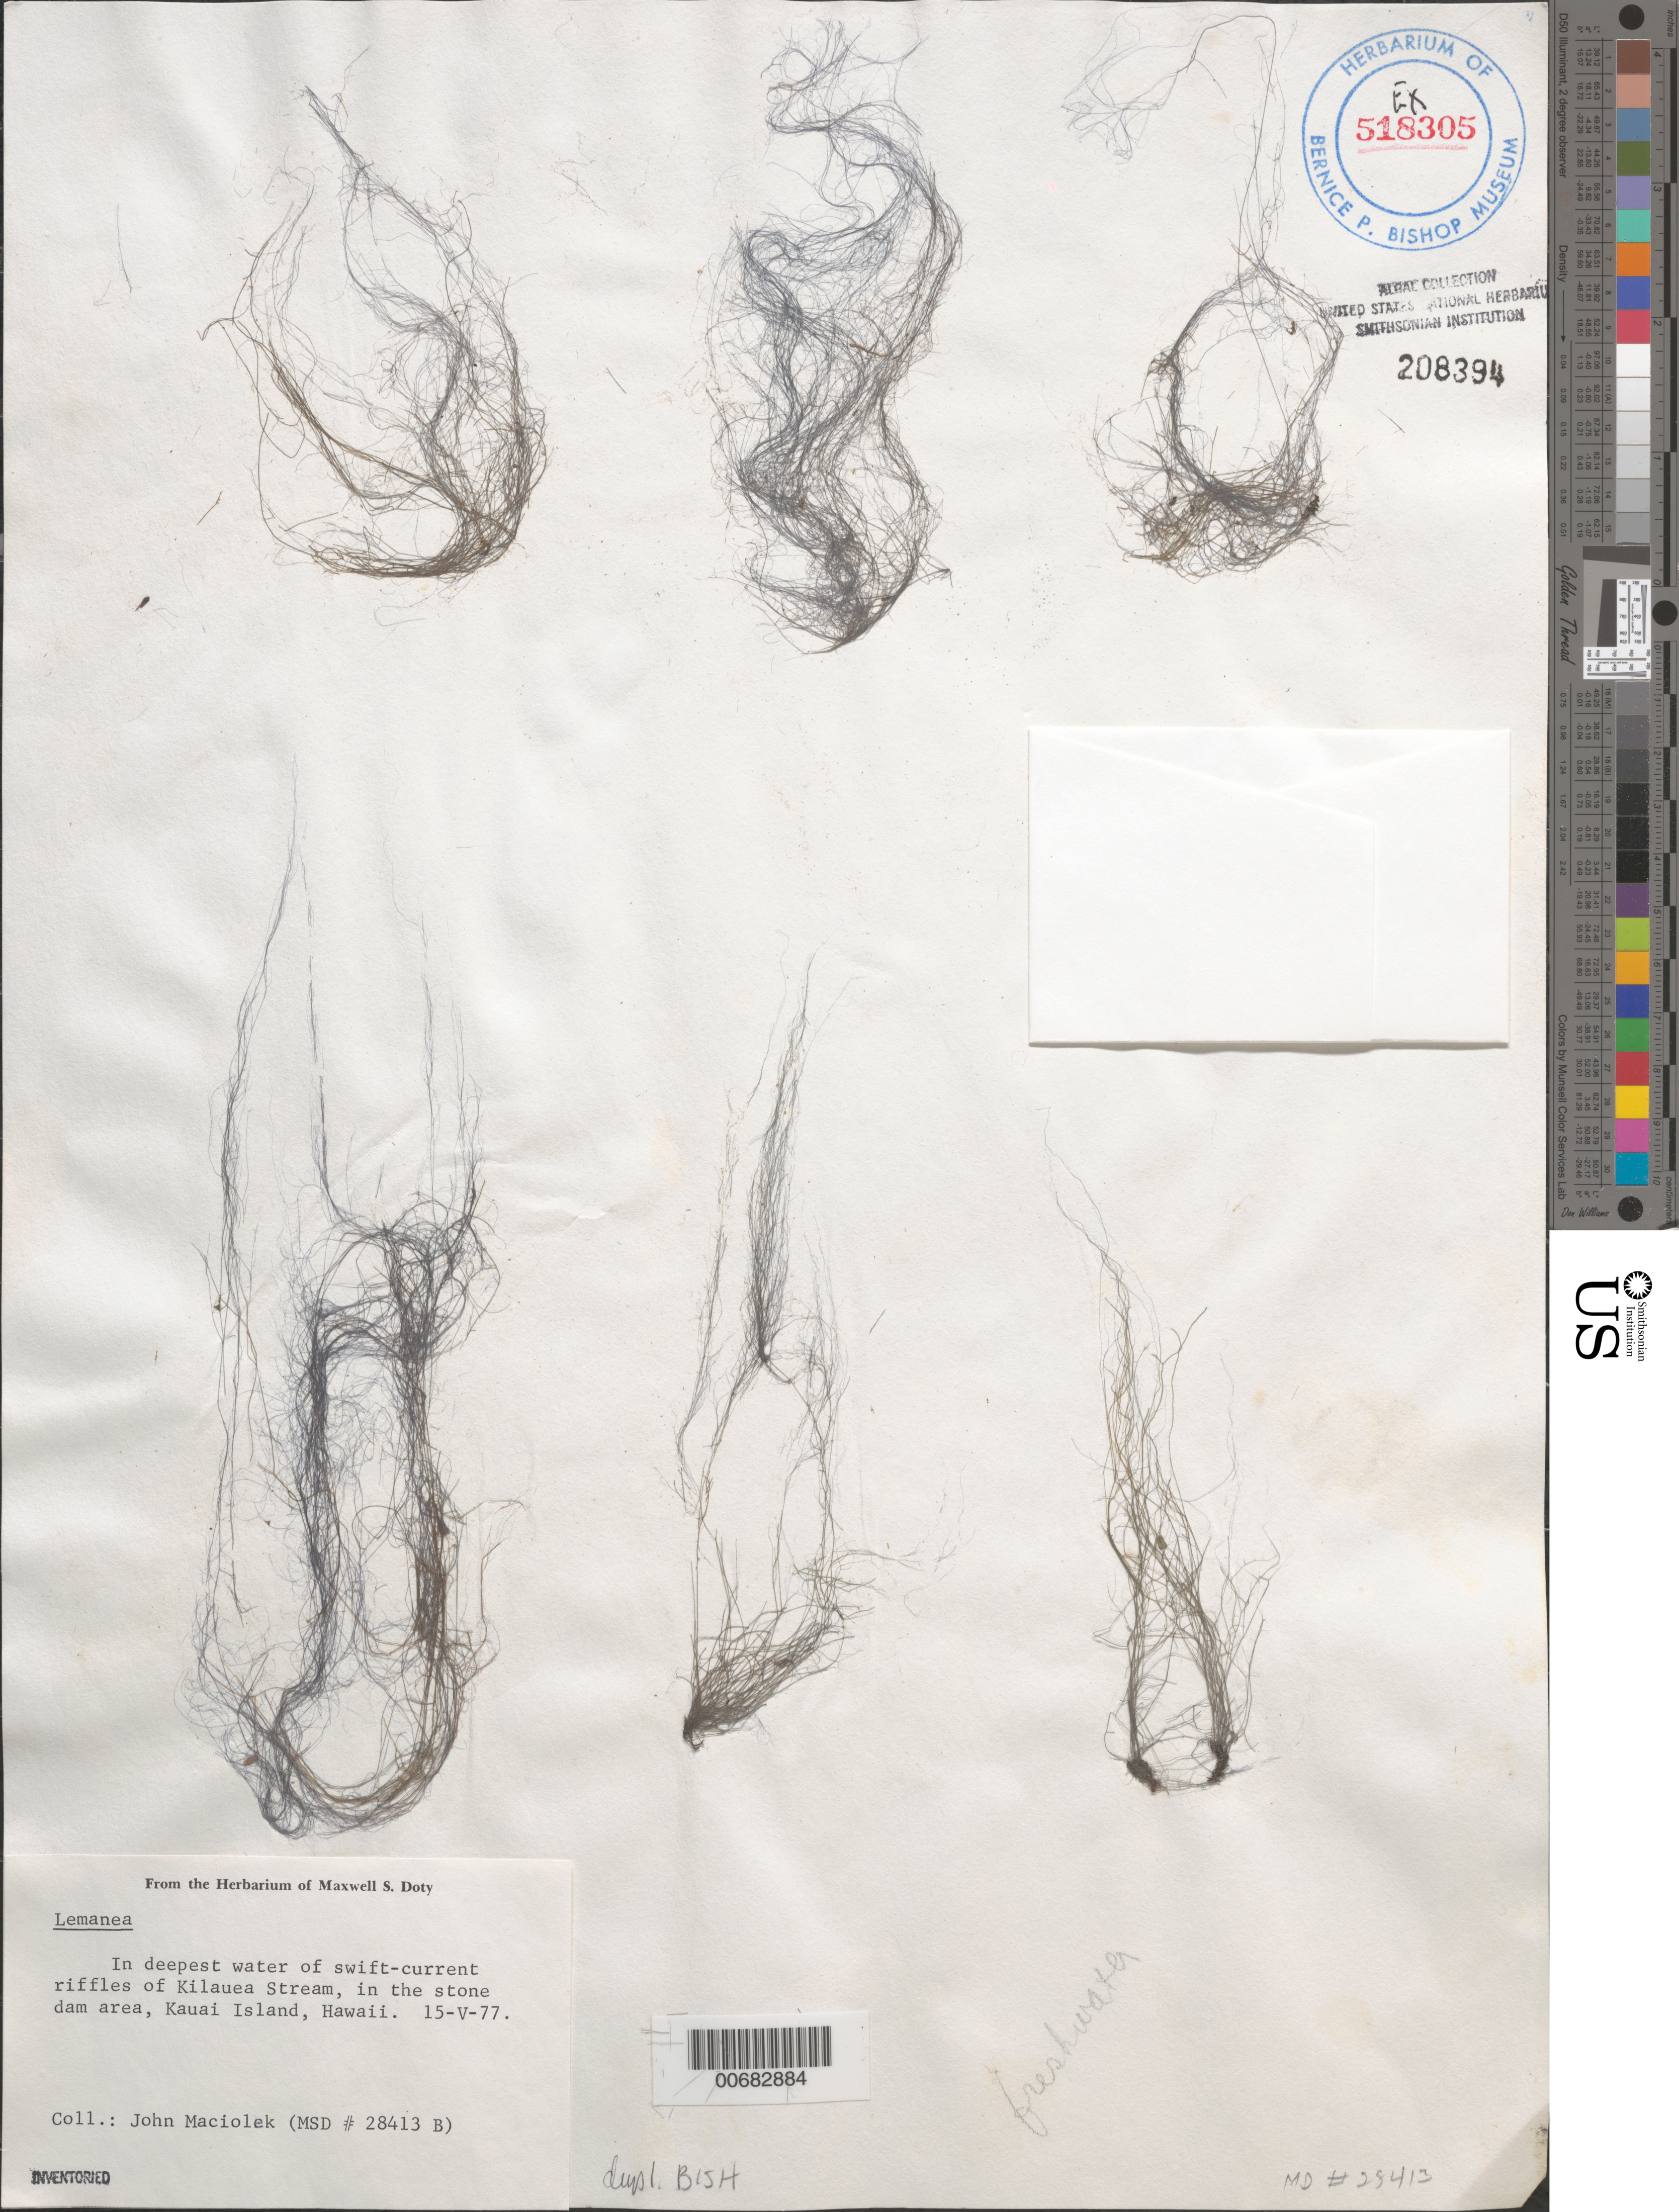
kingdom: Plantae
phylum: Rhodophyta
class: Florideophyceae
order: Batrachospermales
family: Lemaneaceae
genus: Lemanea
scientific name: Lemanea sp.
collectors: J. Maciolek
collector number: MSD 28413B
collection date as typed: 15 May 1977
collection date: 1977-05-15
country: United States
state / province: Hawaii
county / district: Kauai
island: Kaua'i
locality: Kilauea Stream, stone dam area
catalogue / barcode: US 208394